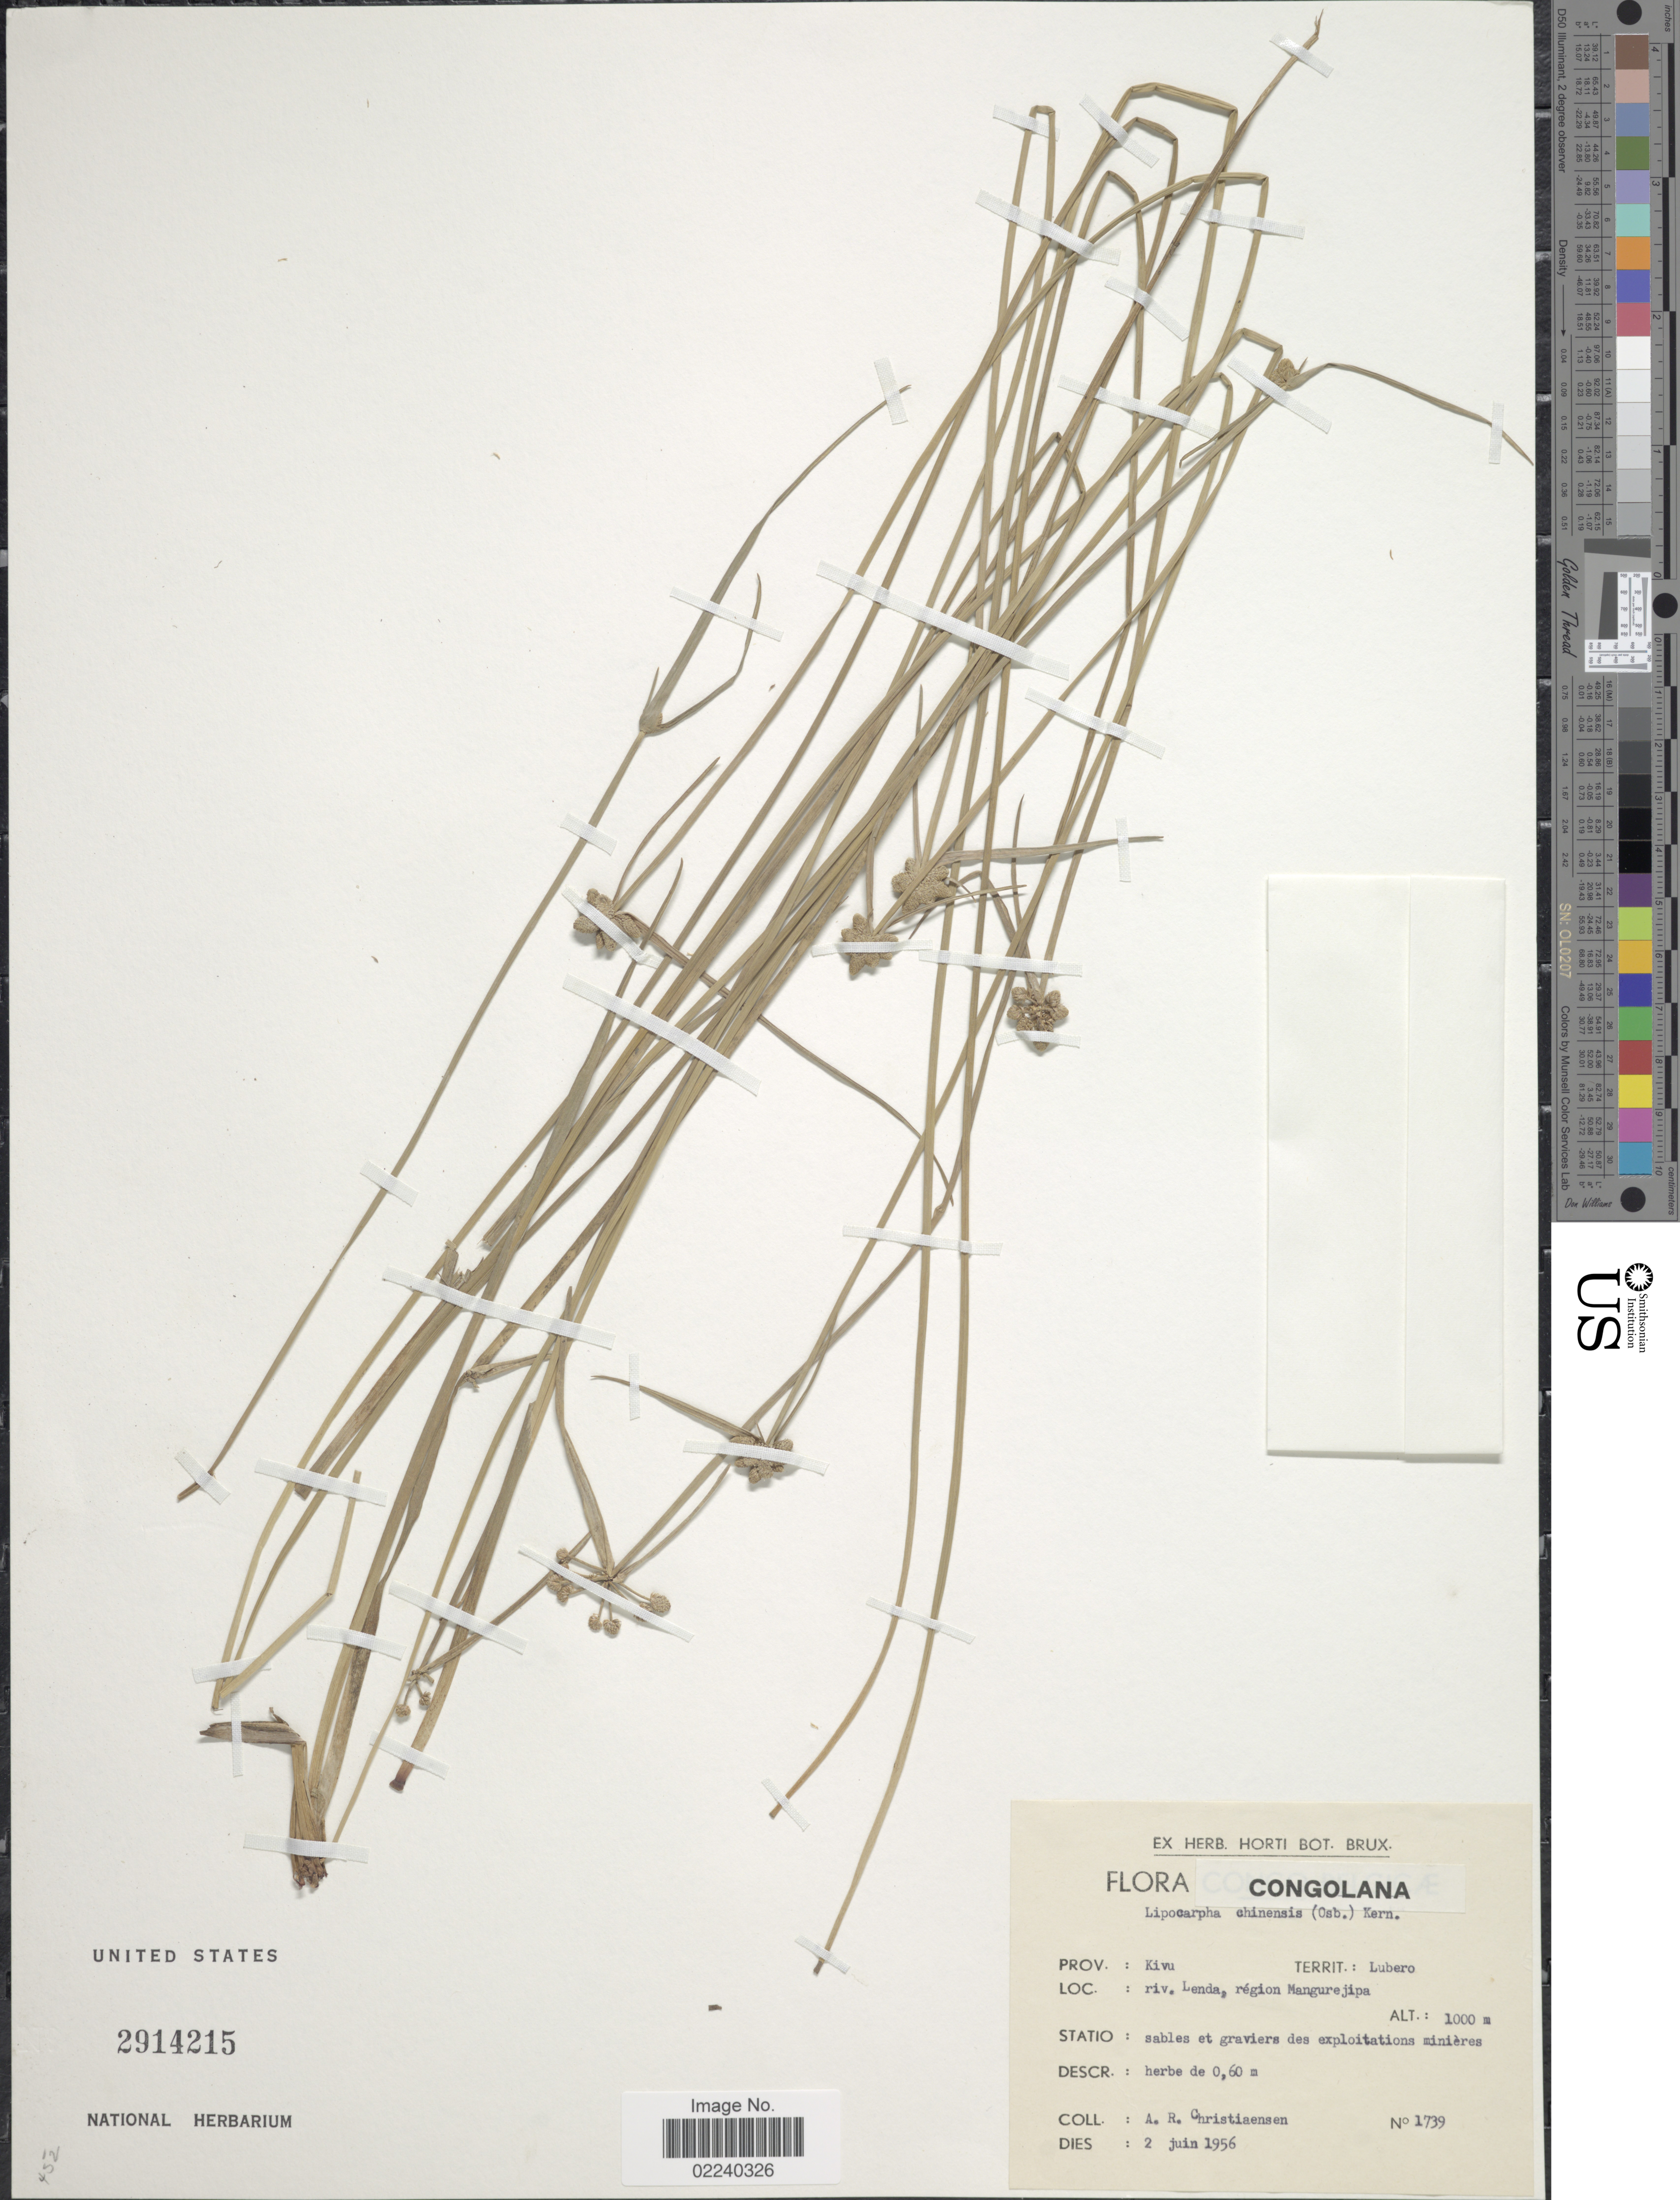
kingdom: Plantae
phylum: Tracheophyta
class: Liliopsida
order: Poales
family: Cyperaceae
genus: Cyperus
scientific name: Cyperus albescens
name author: (Steud.) Larridon & Govaerts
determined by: Strong, M. T., (US), Smithsonian Institution - National Museum of Natural History (UNITED STATES)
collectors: A. Christiaensen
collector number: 1739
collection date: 1956-06-02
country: Congo, Democratic Republic of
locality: Congolana, Prov. Kivu, Lubero, riv. Lenda, region Mangurejipa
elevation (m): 1000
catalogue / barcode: US 2914215